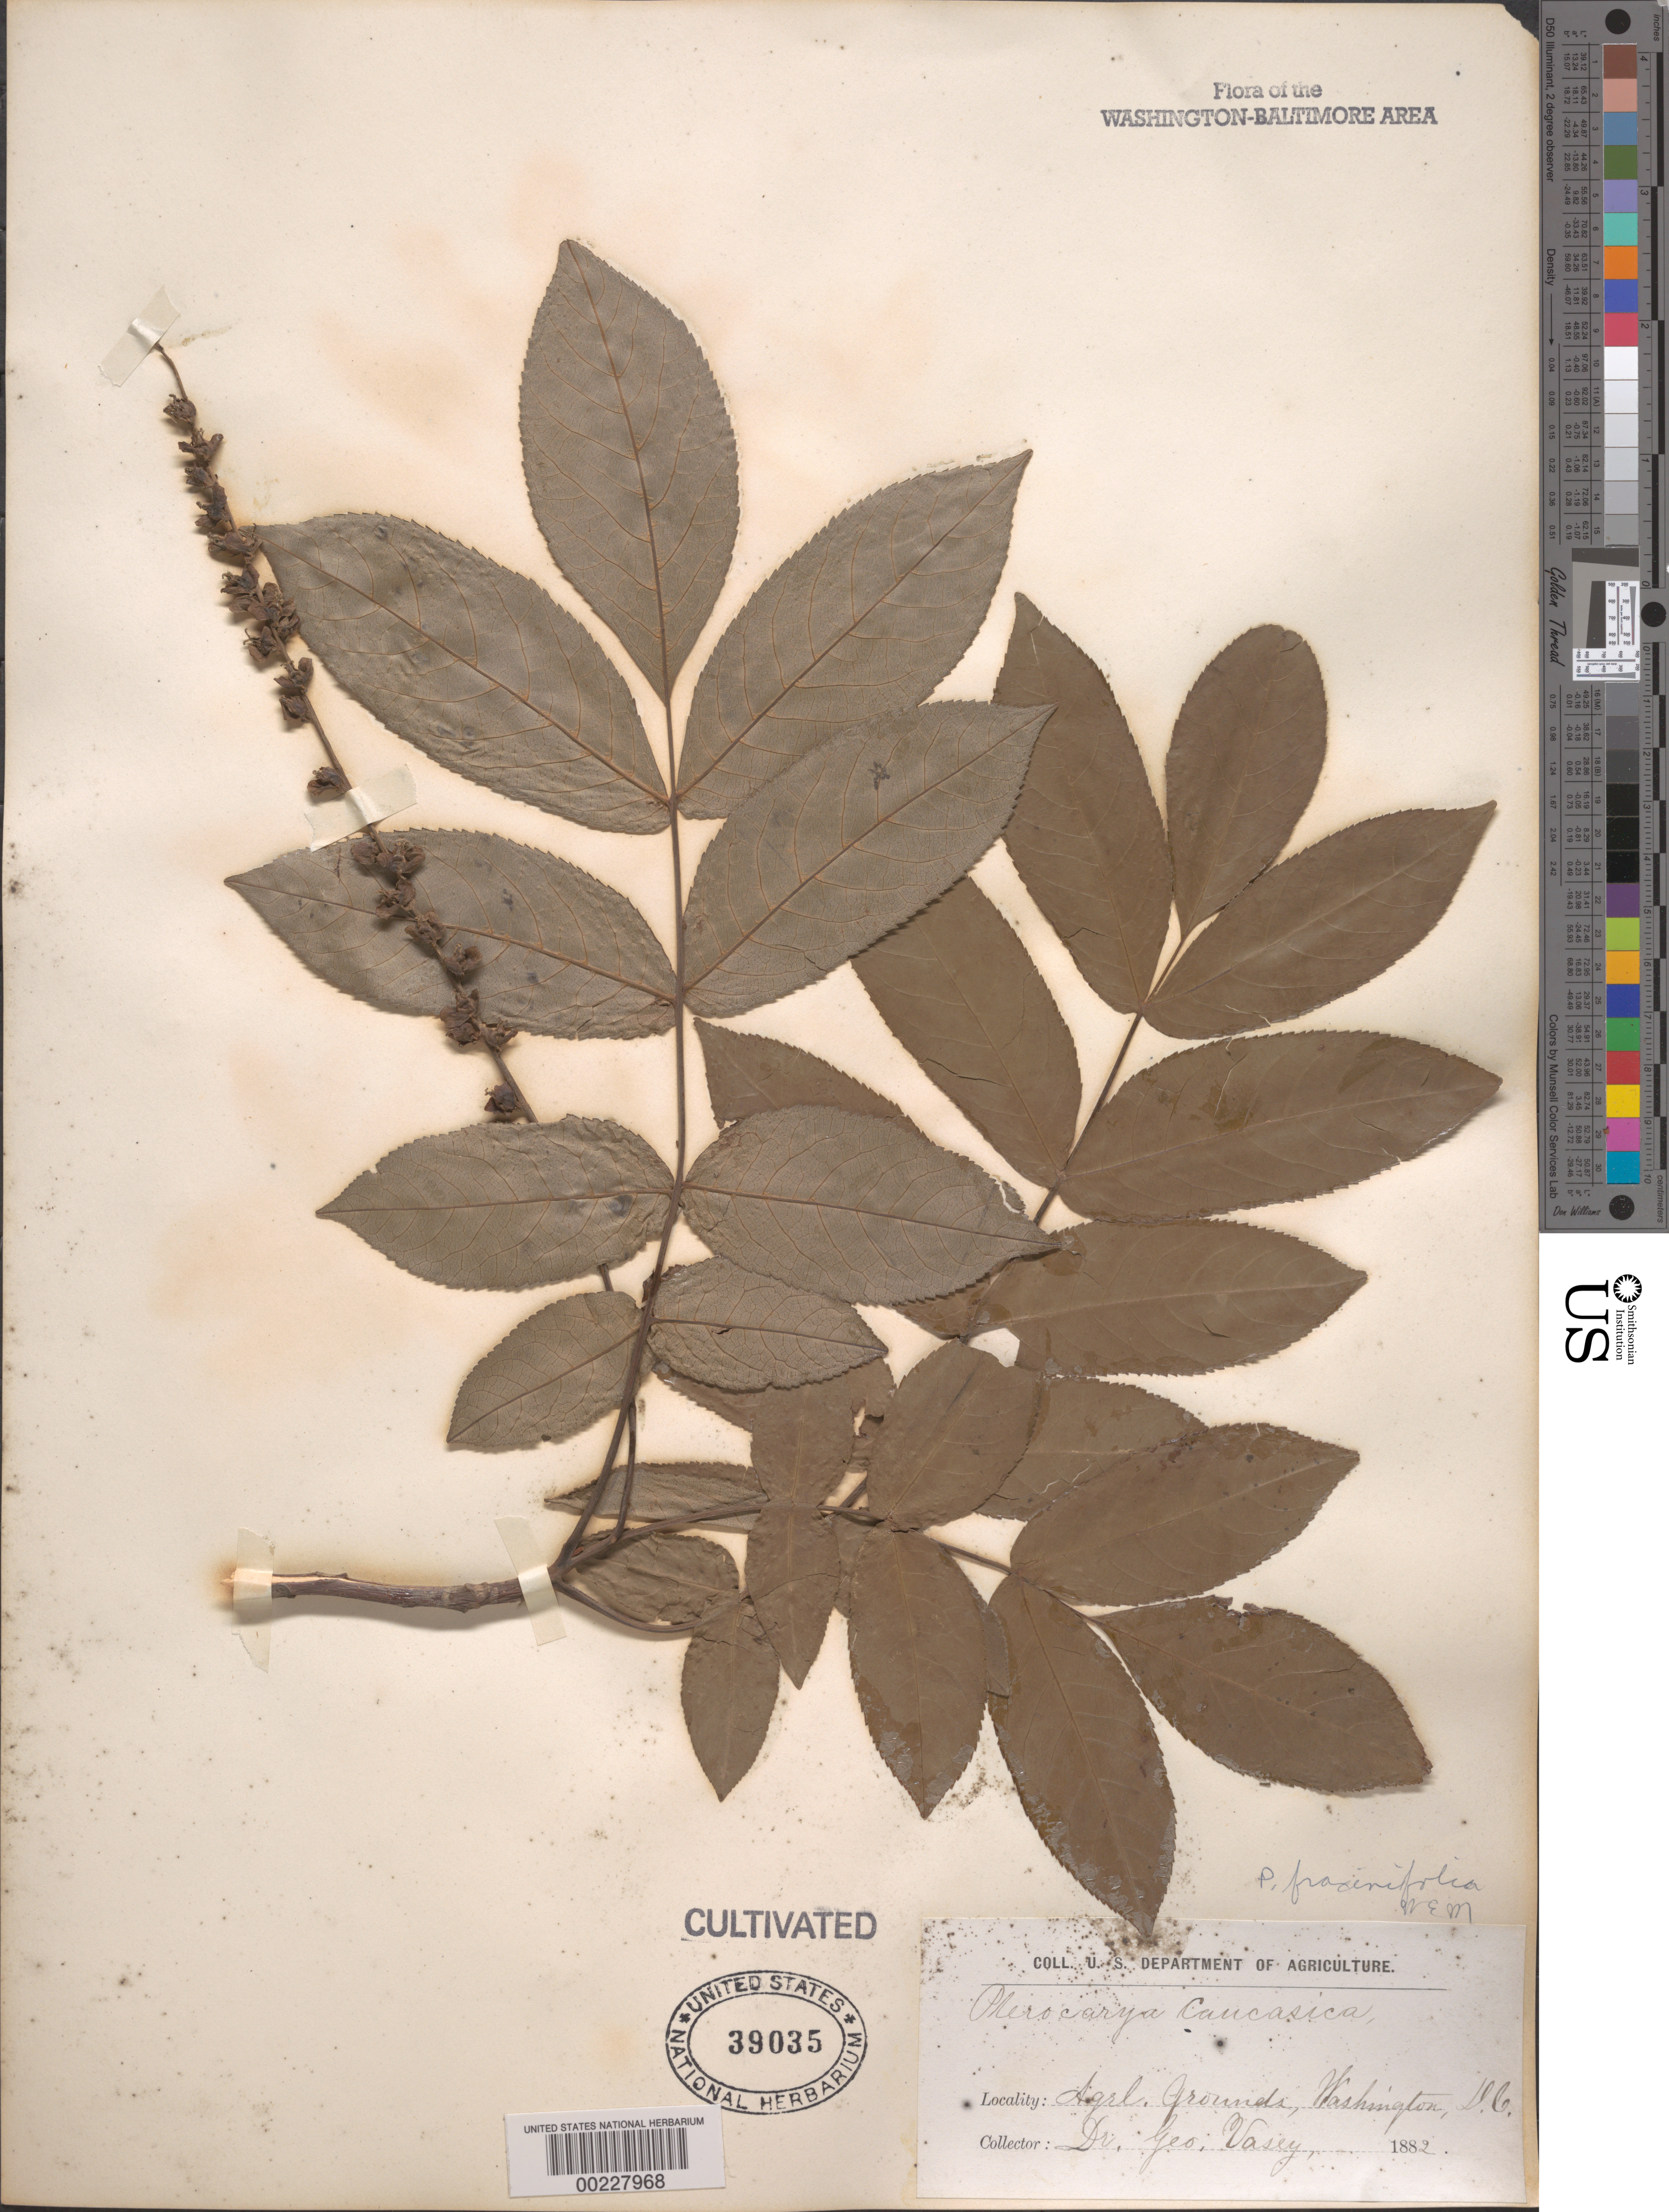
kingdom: Plantae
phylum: Tracheophyta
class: Magnoliopsida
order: Fagales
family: Juglandaceae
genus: Pterocarya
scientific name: Pterocarya fraxinifolia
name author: Spach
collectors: G. R. Vasey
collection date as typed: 1882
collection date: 1882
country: United States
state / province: District of Columbia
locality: Agricultural grounds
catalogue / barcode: US 39035